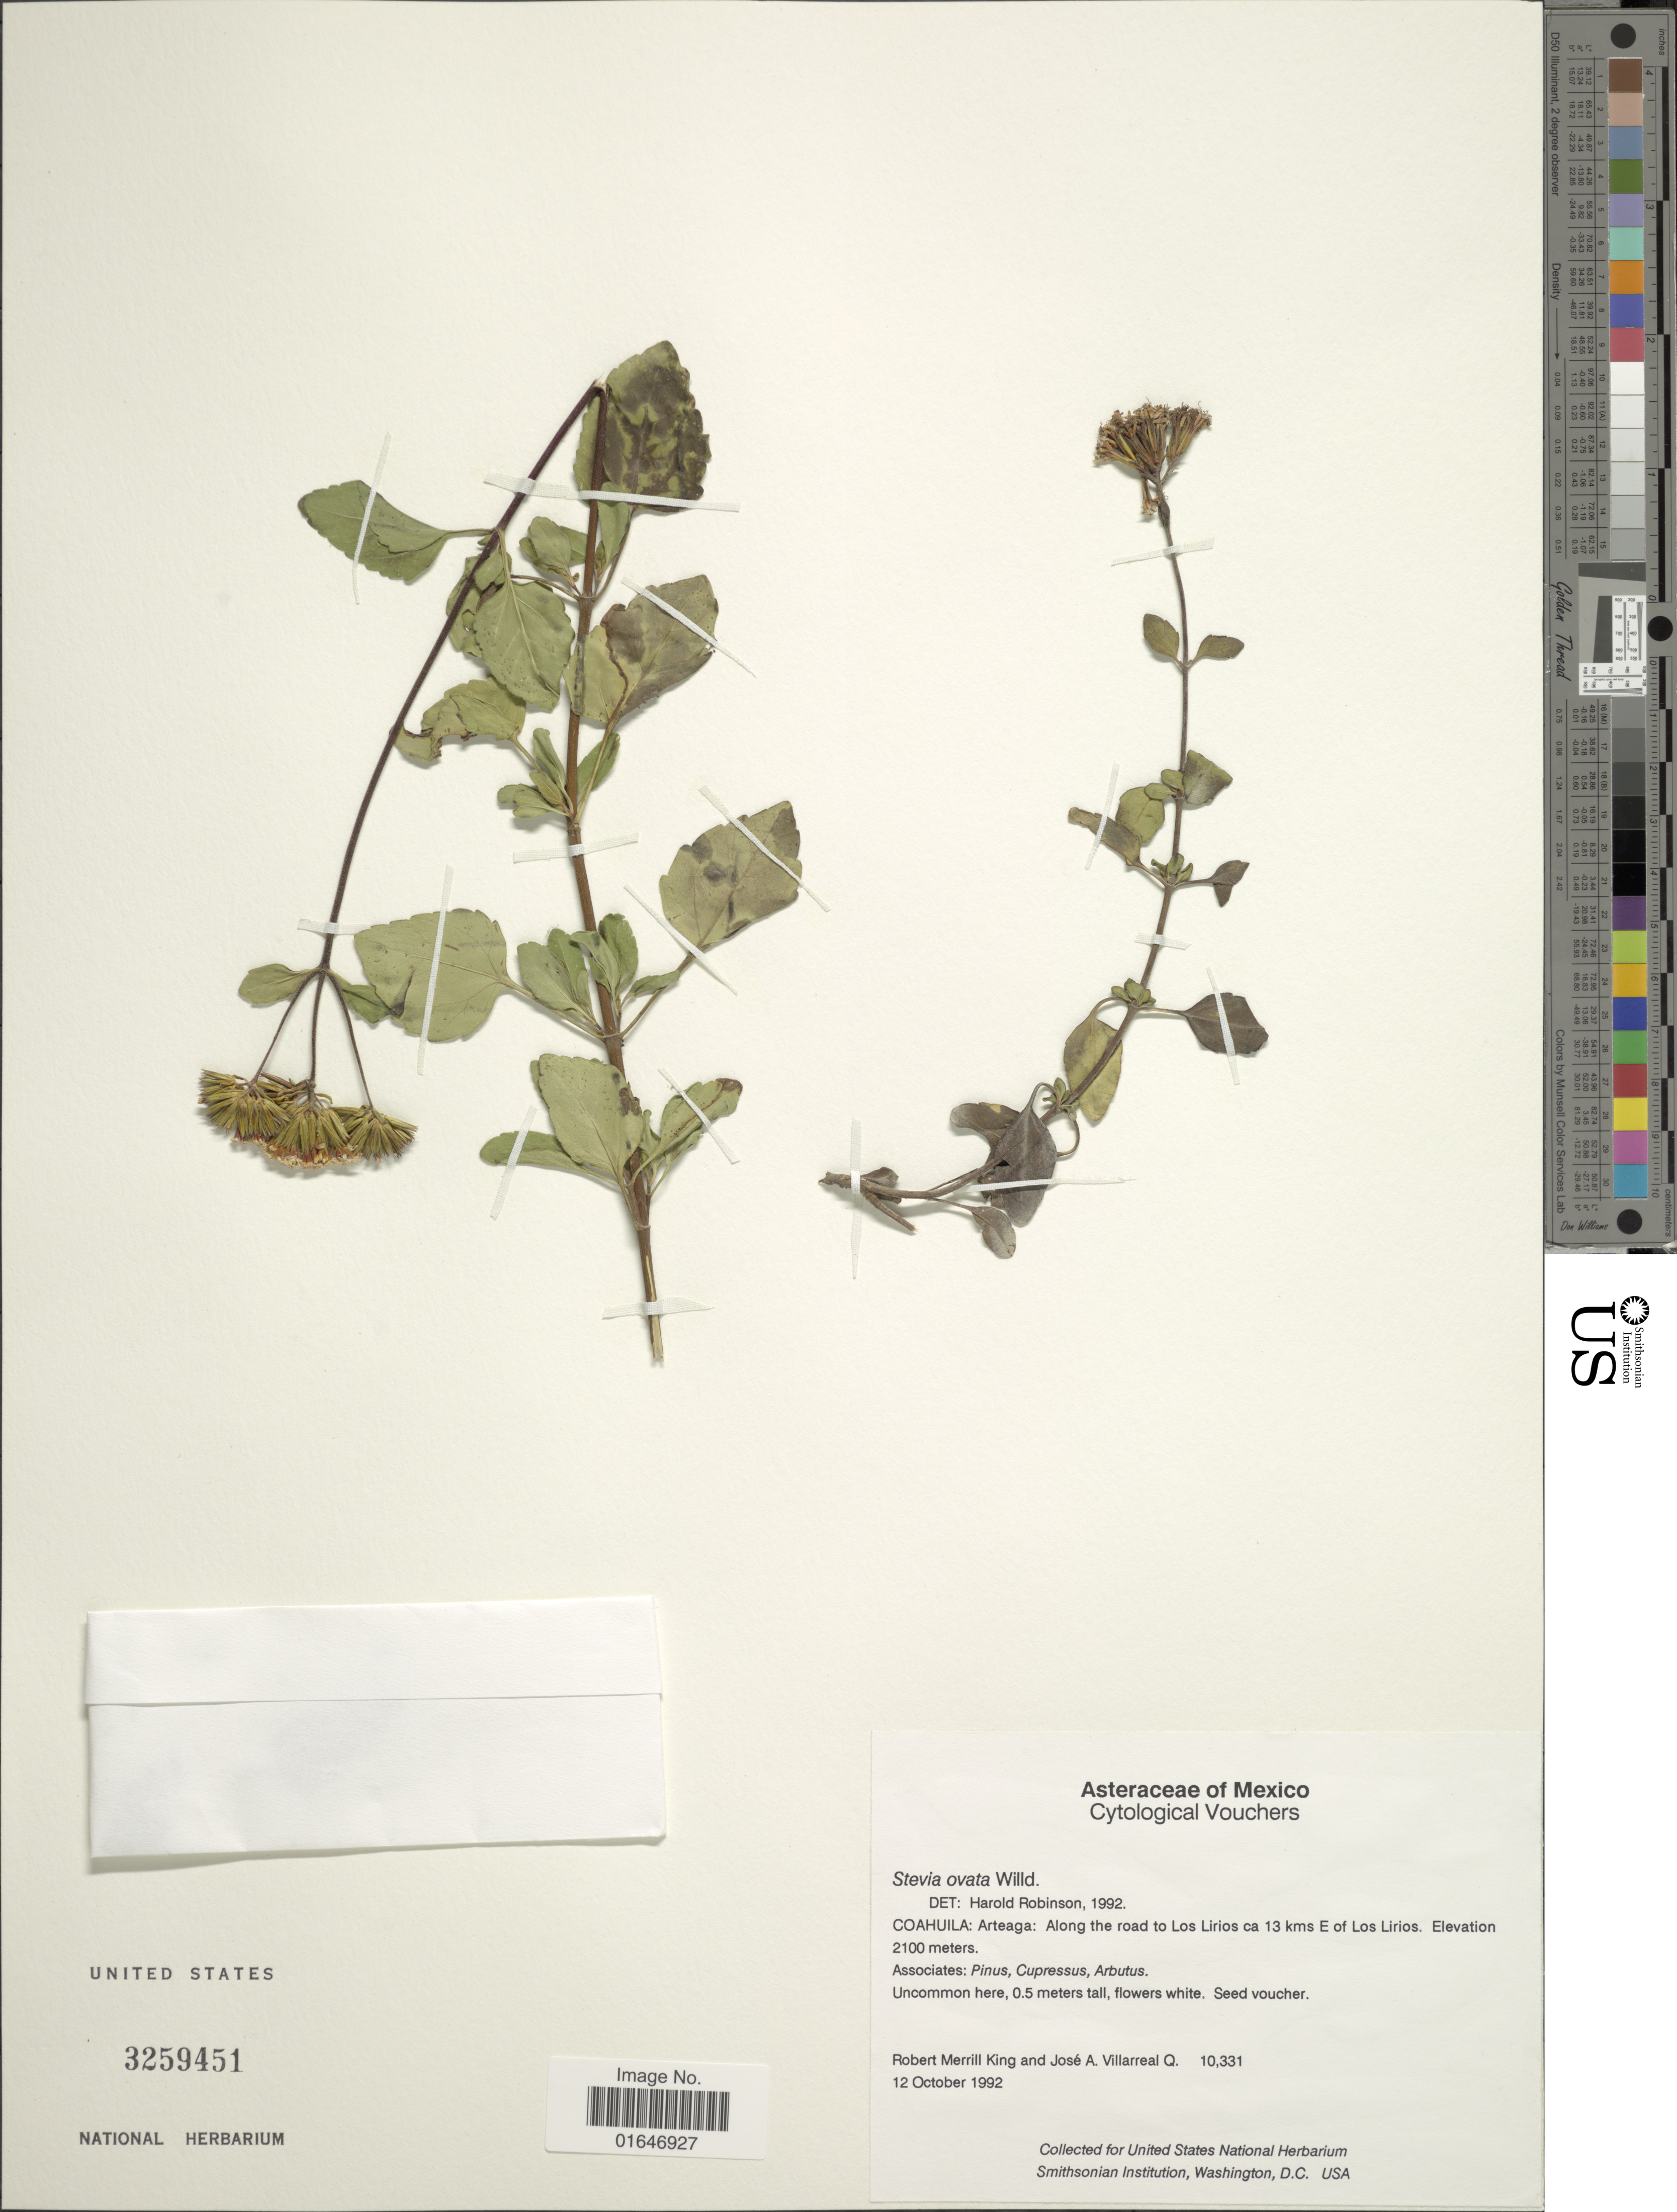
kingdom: Plantae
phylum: Tracheophyta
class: Magnoliopsida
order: Asterales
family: Asteraceae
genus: Stevia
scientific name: Stevia ovata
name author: Willd.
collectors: R. M. King & J. Villarreal-Quintanilla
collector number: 10331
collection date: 1992-10-12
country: Mexico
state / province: Coahuila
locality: Arteaga: along the road to Los Irios, ca 13 km E of Los Irios.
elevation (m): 2100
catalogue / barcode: US 3259451